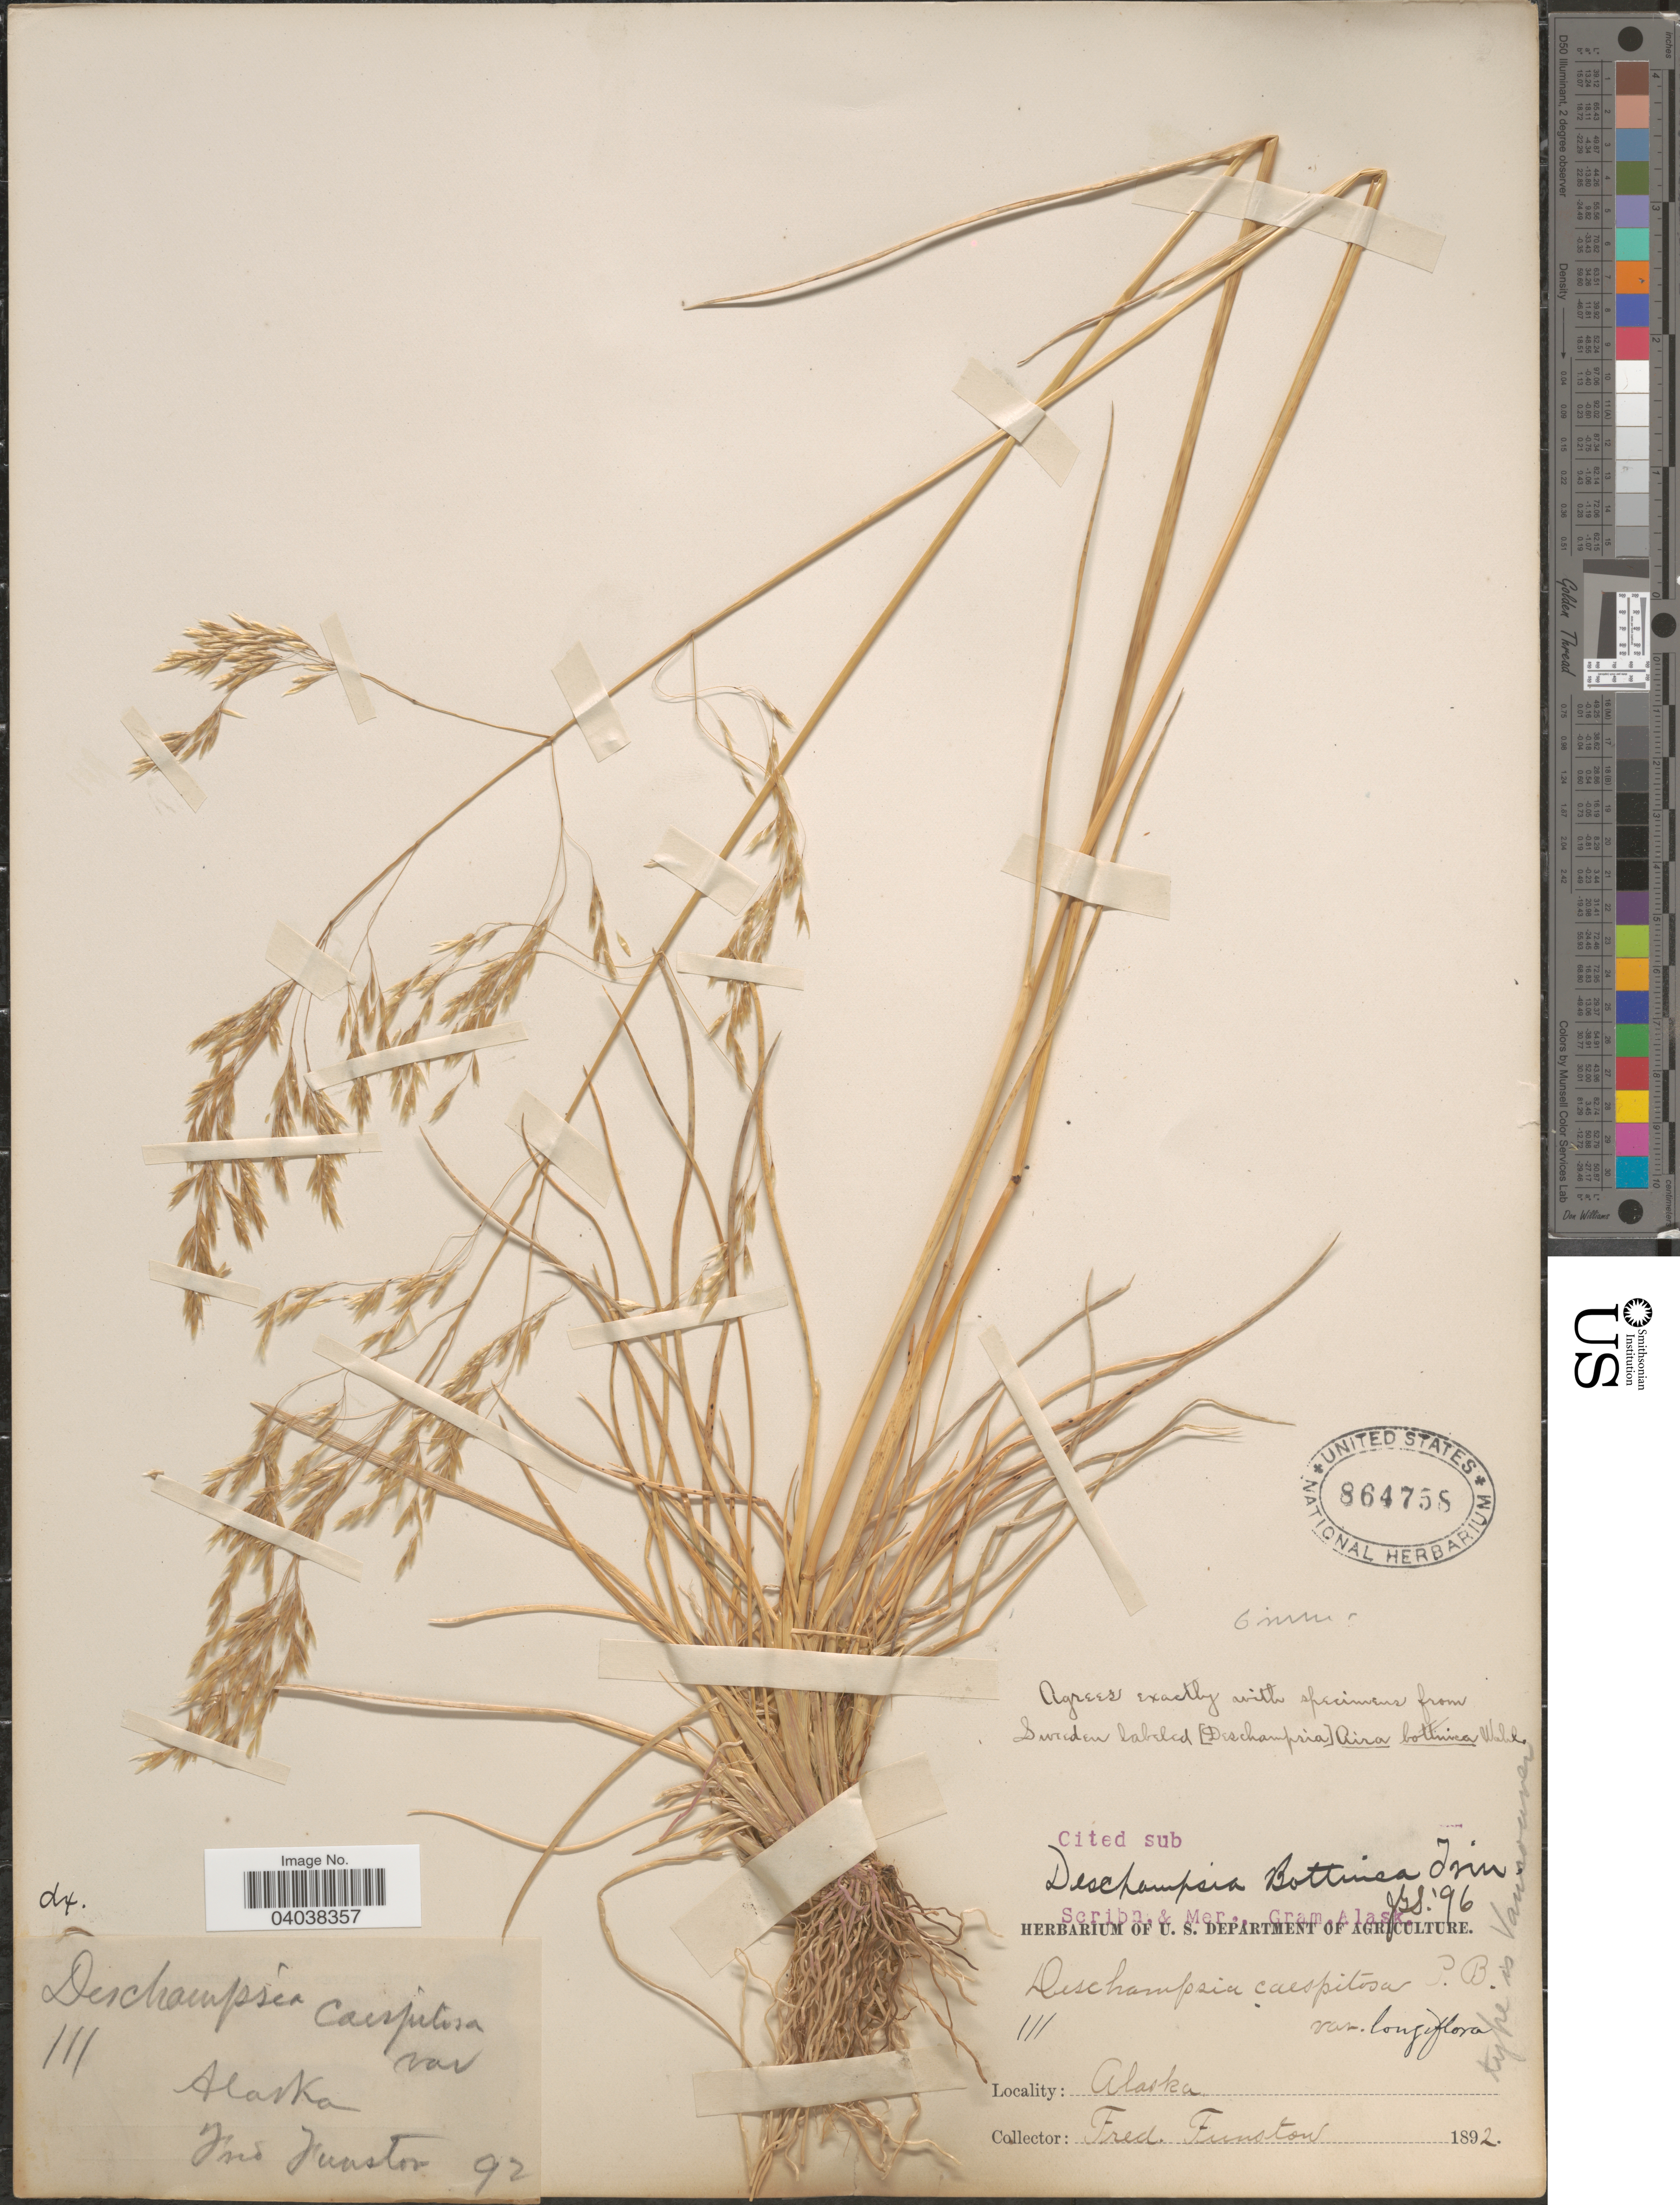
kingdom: Plantae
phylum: Tracheophyta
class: Liliopsida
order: Poales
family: Poaceae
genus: Deschampsia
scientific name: Deschampsia cespitosa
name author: (L.) P. Beauv.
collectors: F. Funston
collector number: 111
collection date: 1892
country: United States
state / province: Alaska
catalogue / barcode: US 864758